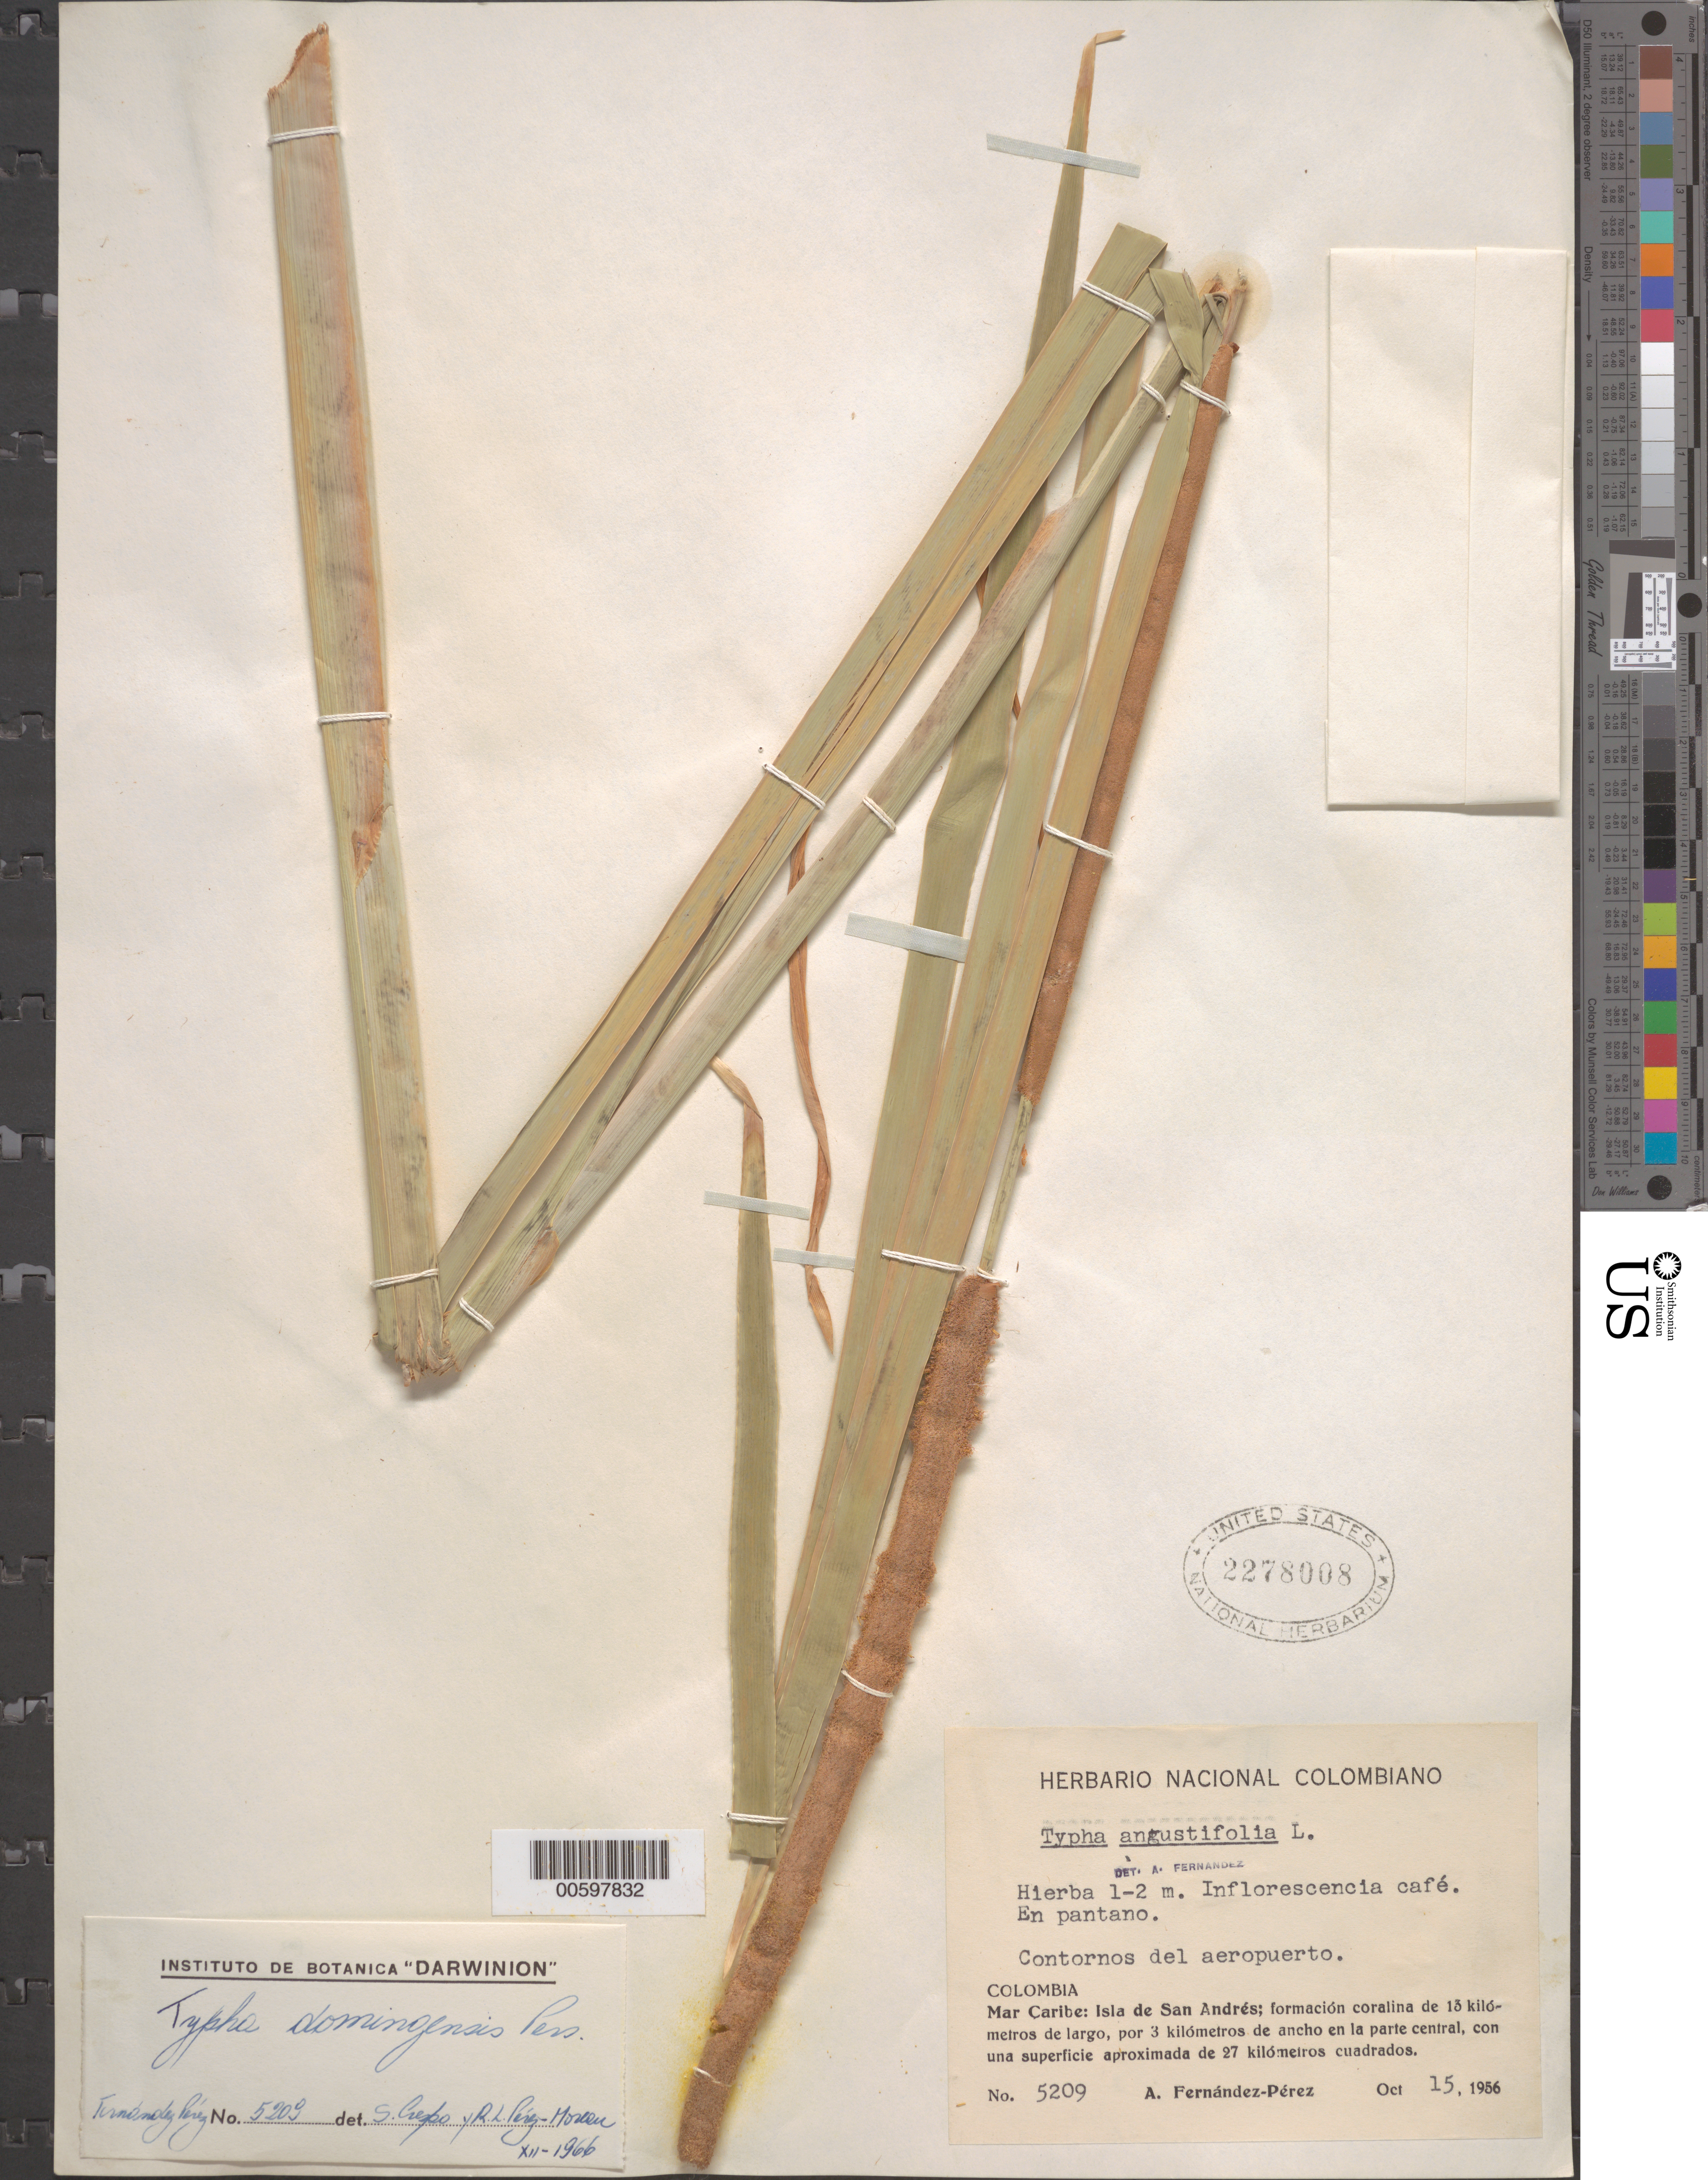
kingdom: Plantae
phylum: Tracheophyta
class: Liliopsida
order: Poales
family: Typhaceae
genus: Typha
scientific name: Typha domingensis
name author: Pers.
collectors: A. Fernández-Pérez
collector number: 5209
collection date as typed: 15 Oct 1956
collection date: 1956-10-15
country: Colombia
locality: Mar Caribe, Isla de San Andres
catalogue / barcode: US 2278008